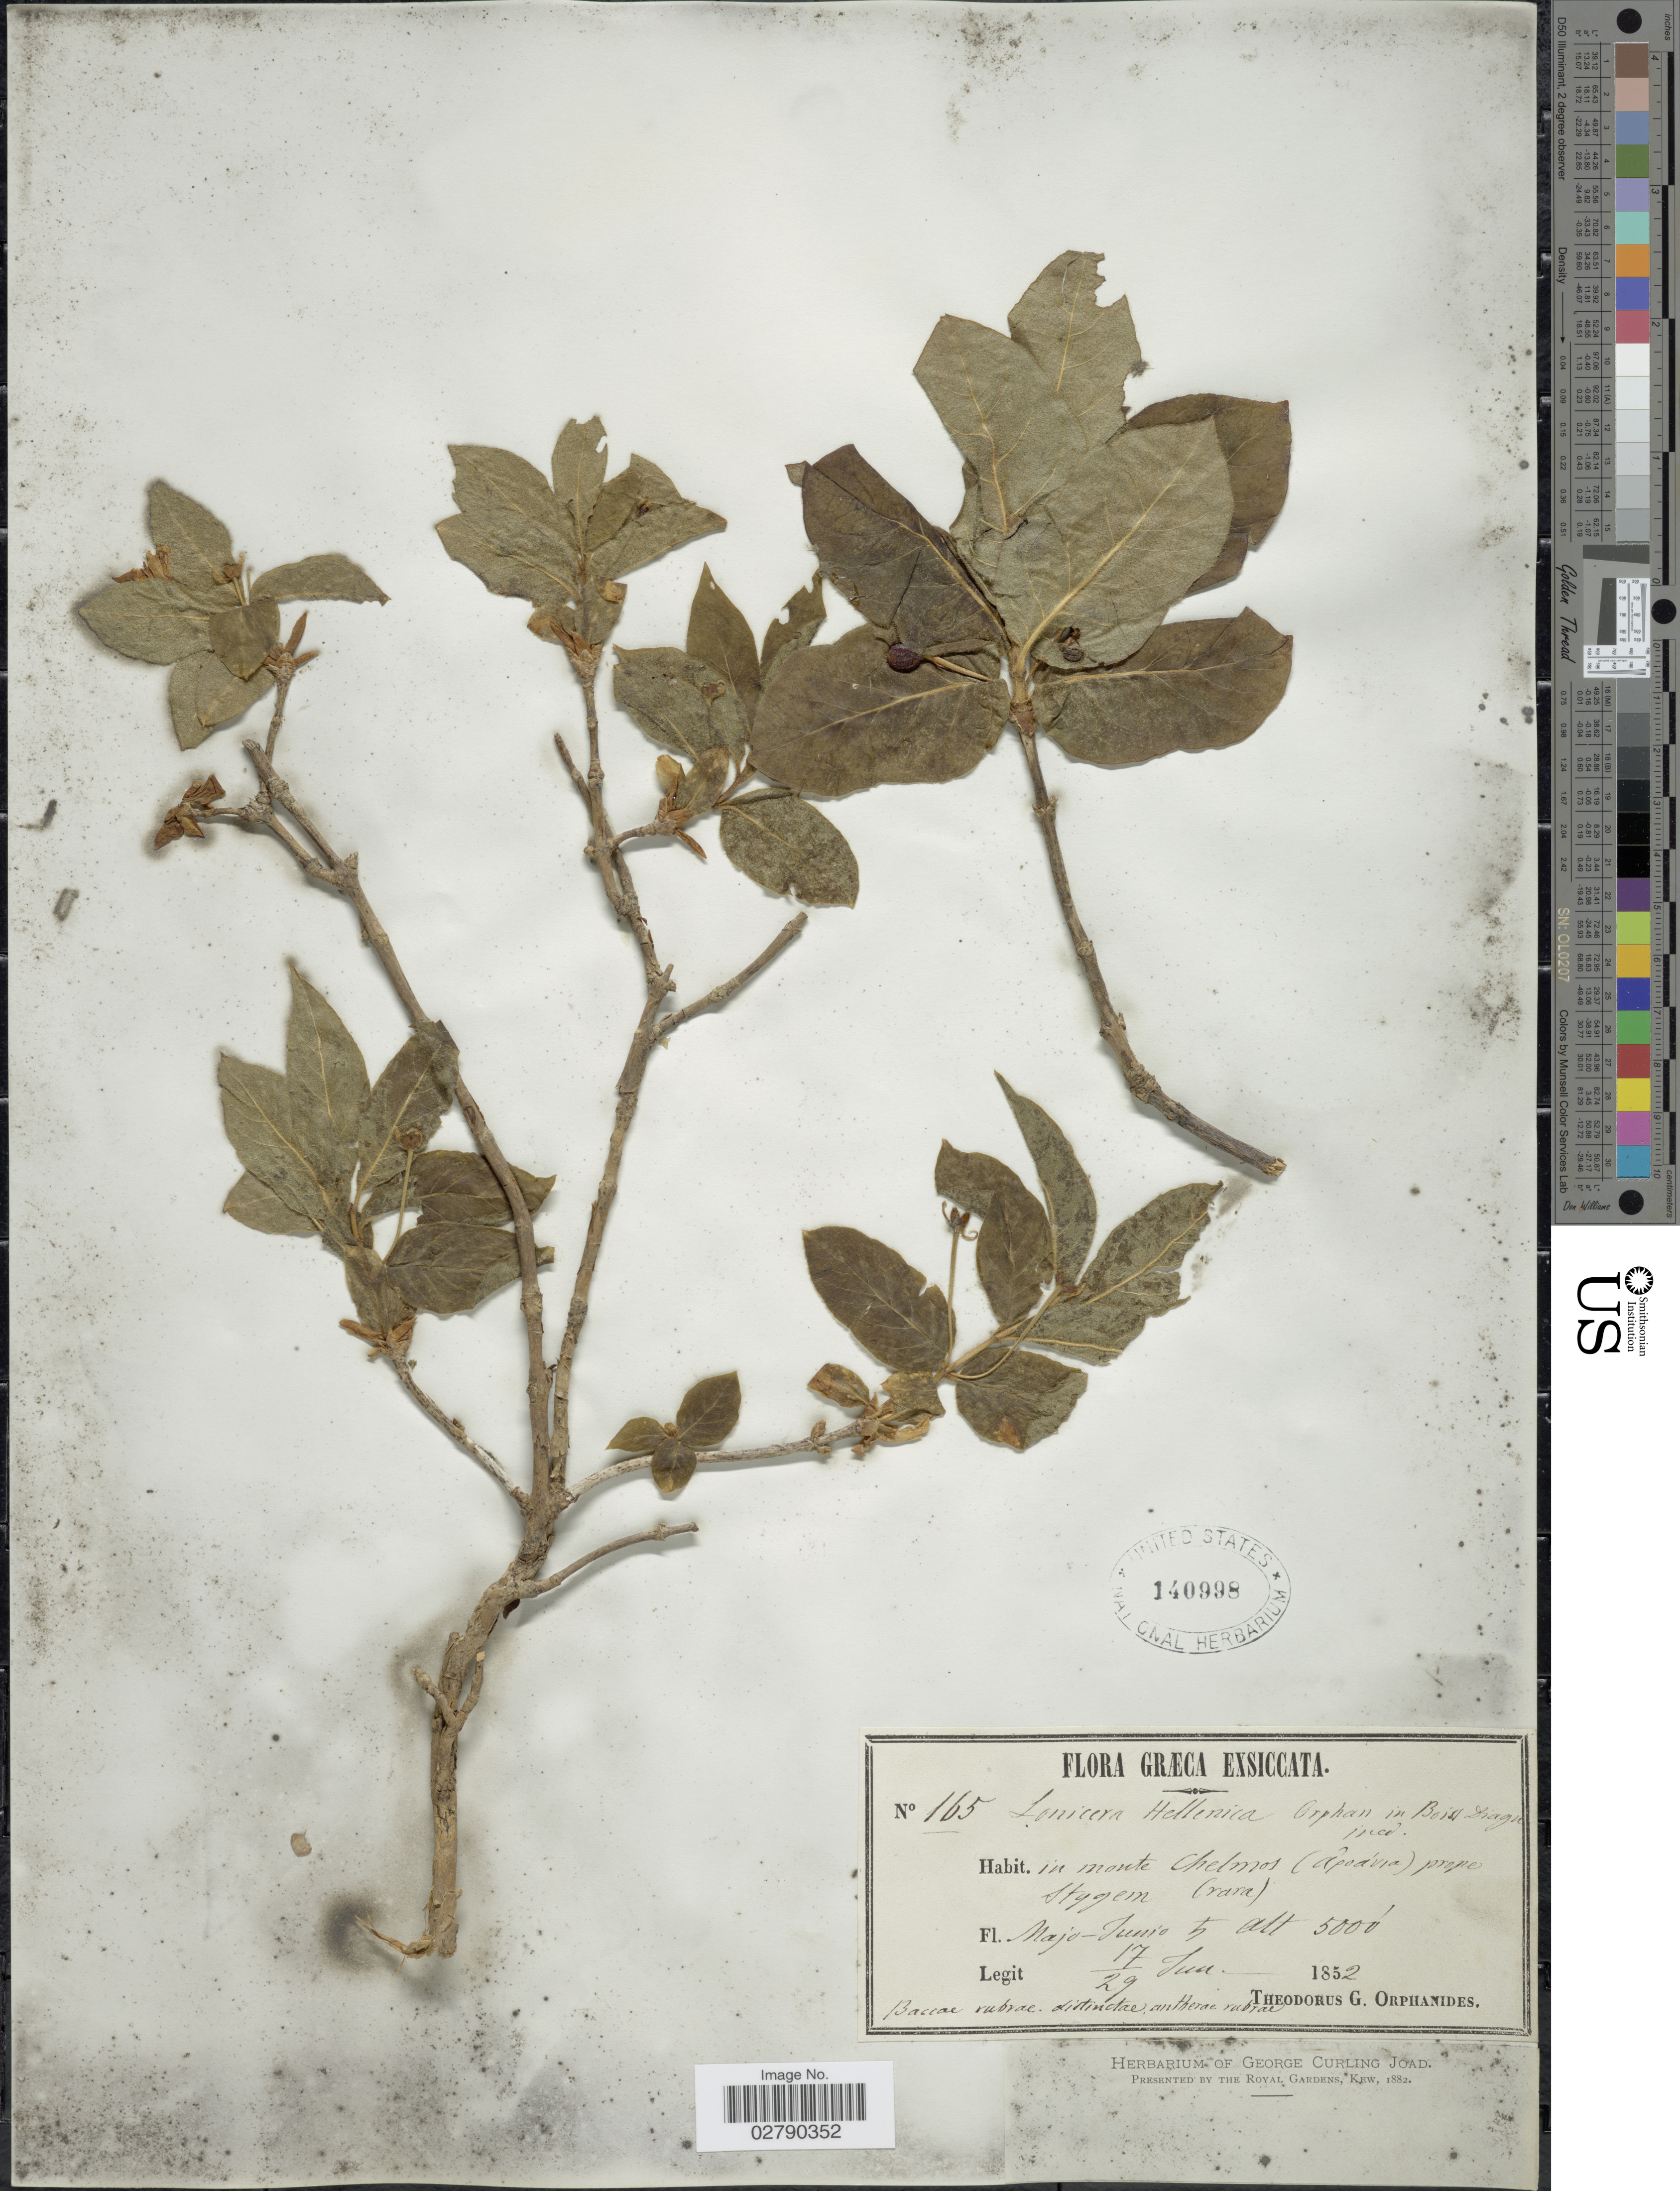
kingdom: Plantae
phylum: Tracheophyta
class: Magnoliopsida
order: Dipsacales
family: Caprifoliaceae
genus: Lonicera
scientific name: Lonicera hellenica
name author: Orph.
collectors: T. G. Orphanides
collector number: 165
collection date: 1852-06-17/1852-06-29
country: Greece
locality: In monte Chelmos (Apoávia) prope stygem (rara). Græca.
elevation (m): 1524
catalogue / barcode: US 140998